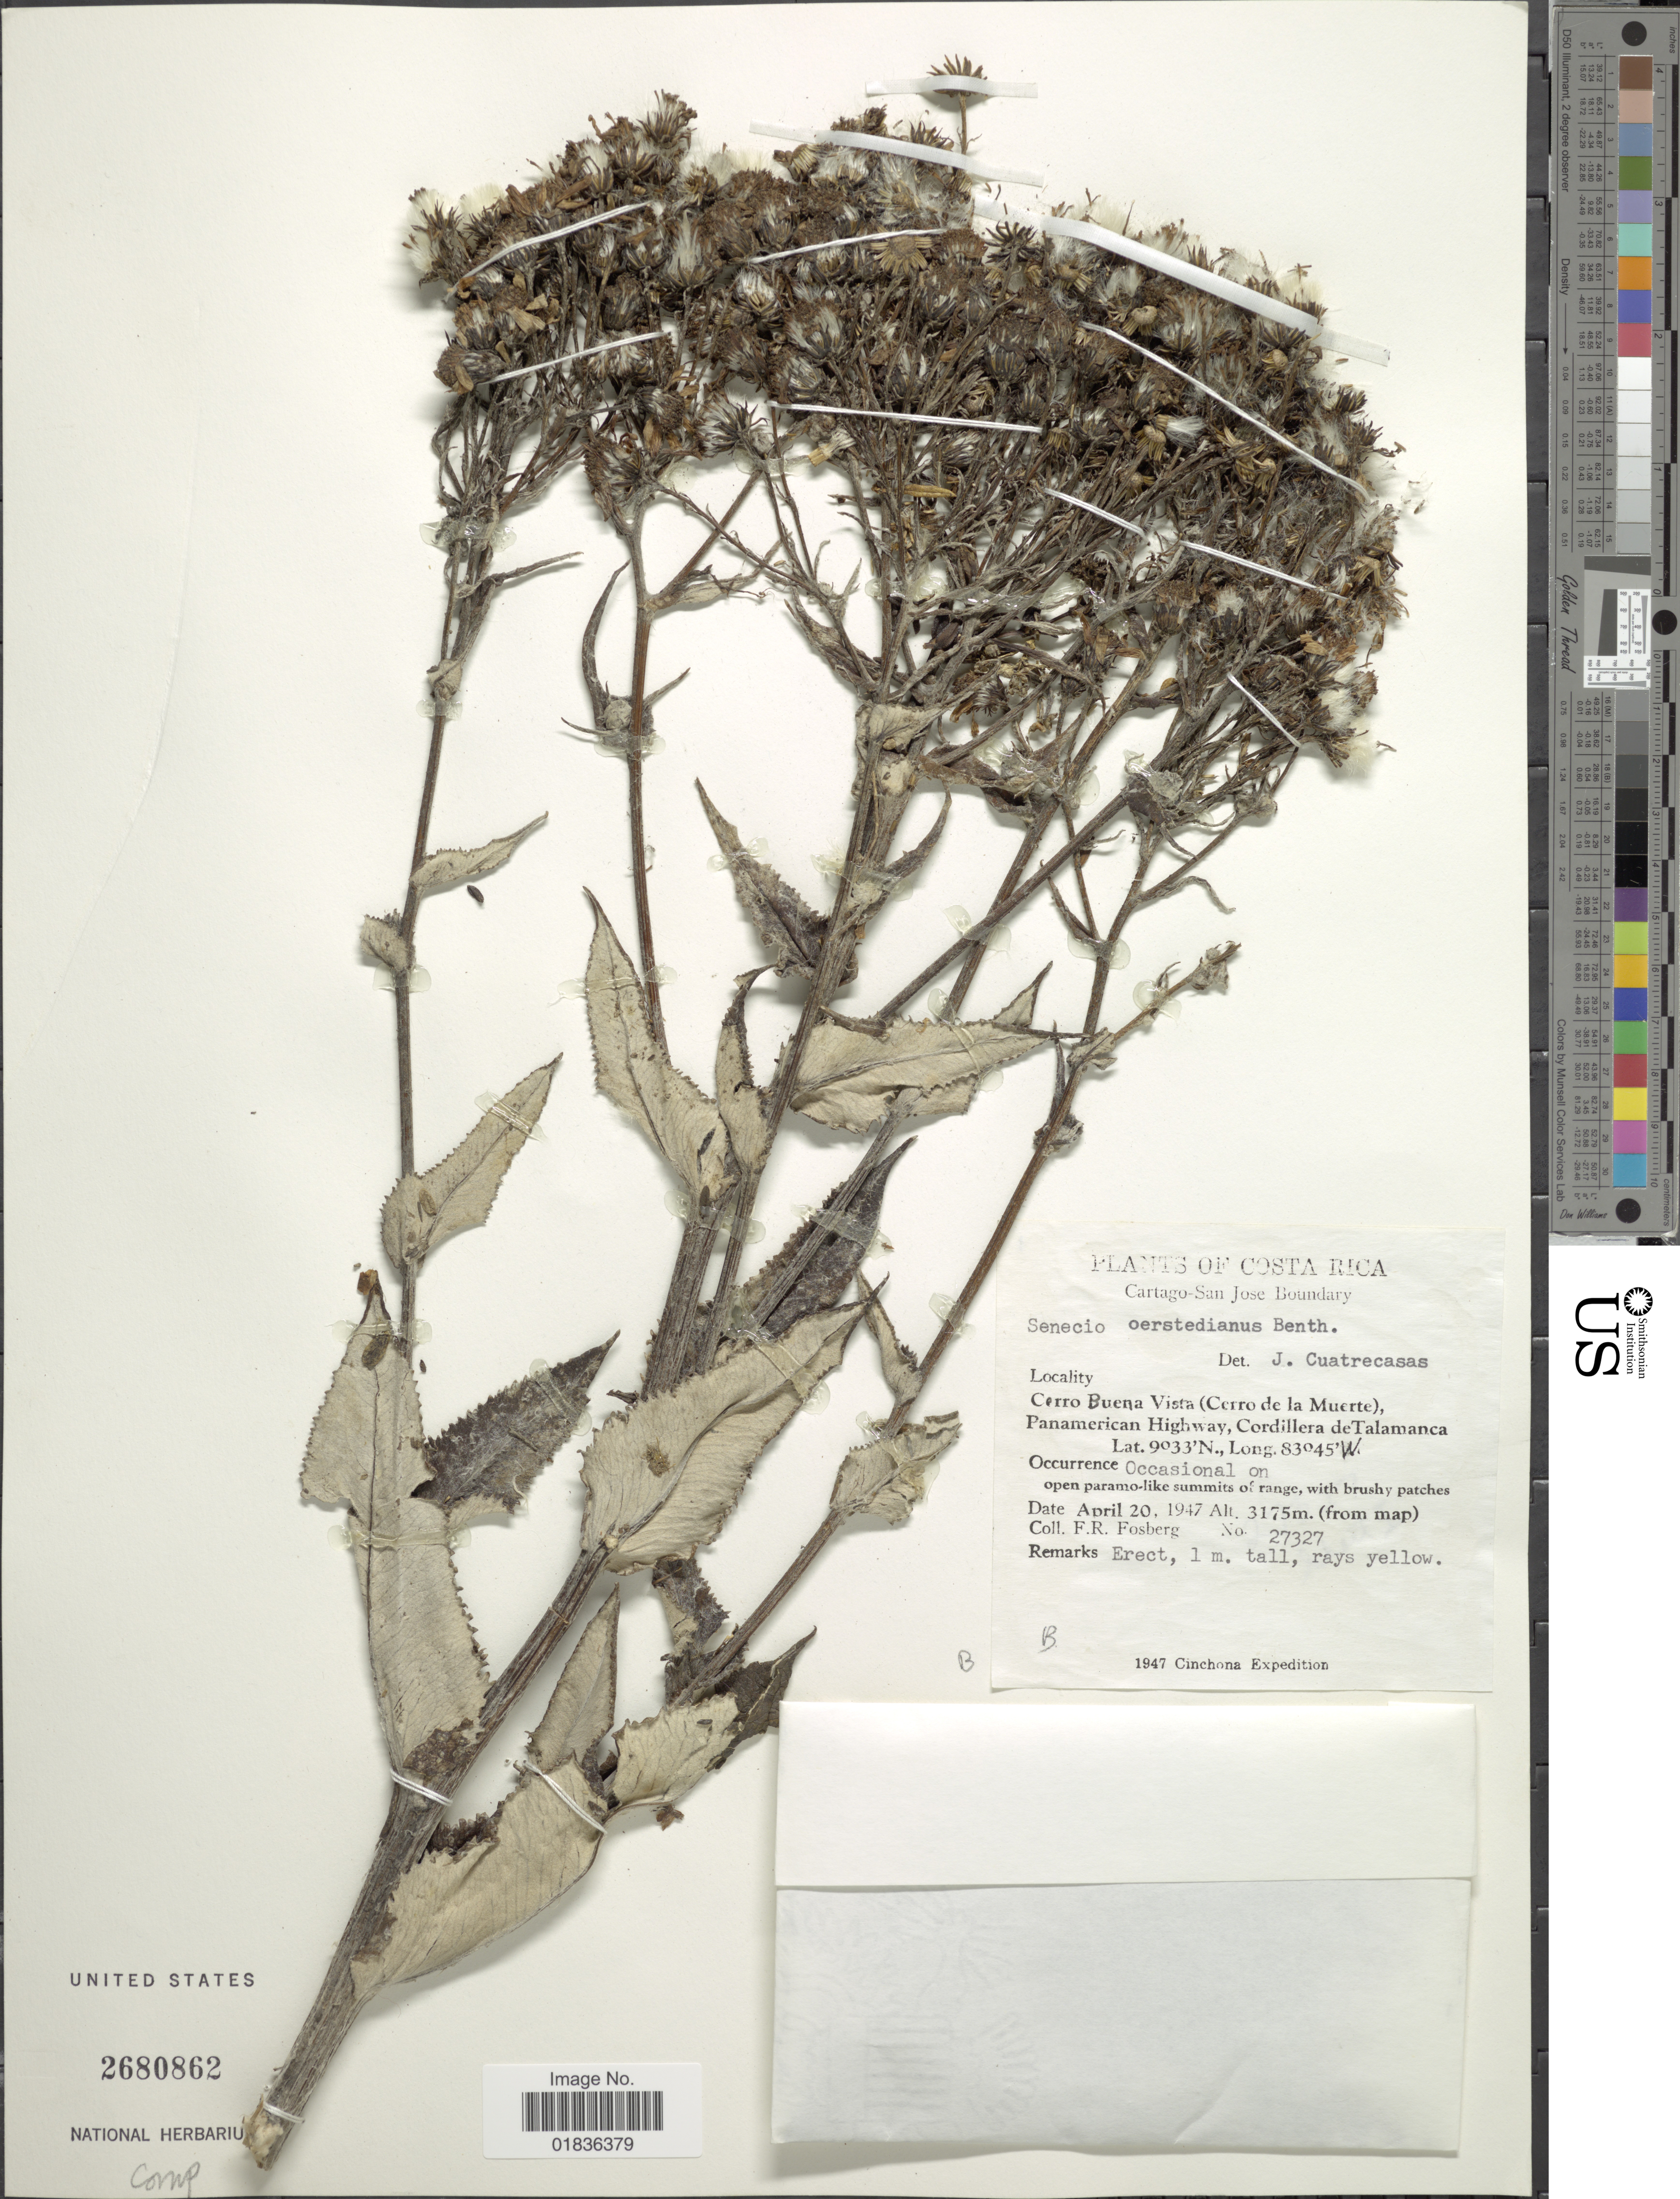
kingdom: Plantae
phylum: Tracheophyta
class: Magnoliopsida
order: Asterales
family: Asteraceae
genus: Senecio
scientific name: Senecio oerstedianus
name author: Benth.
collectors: F. R. Fosberg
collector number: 27327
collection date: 1947-04-20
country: Costa Rica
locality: Cartago-San Jose Boundary, Cerro Buena Vista (Cerro de la Muerte), Panamerican Highway, Cordillera de Talamanca.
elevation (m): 3175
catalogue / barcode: US 2680862